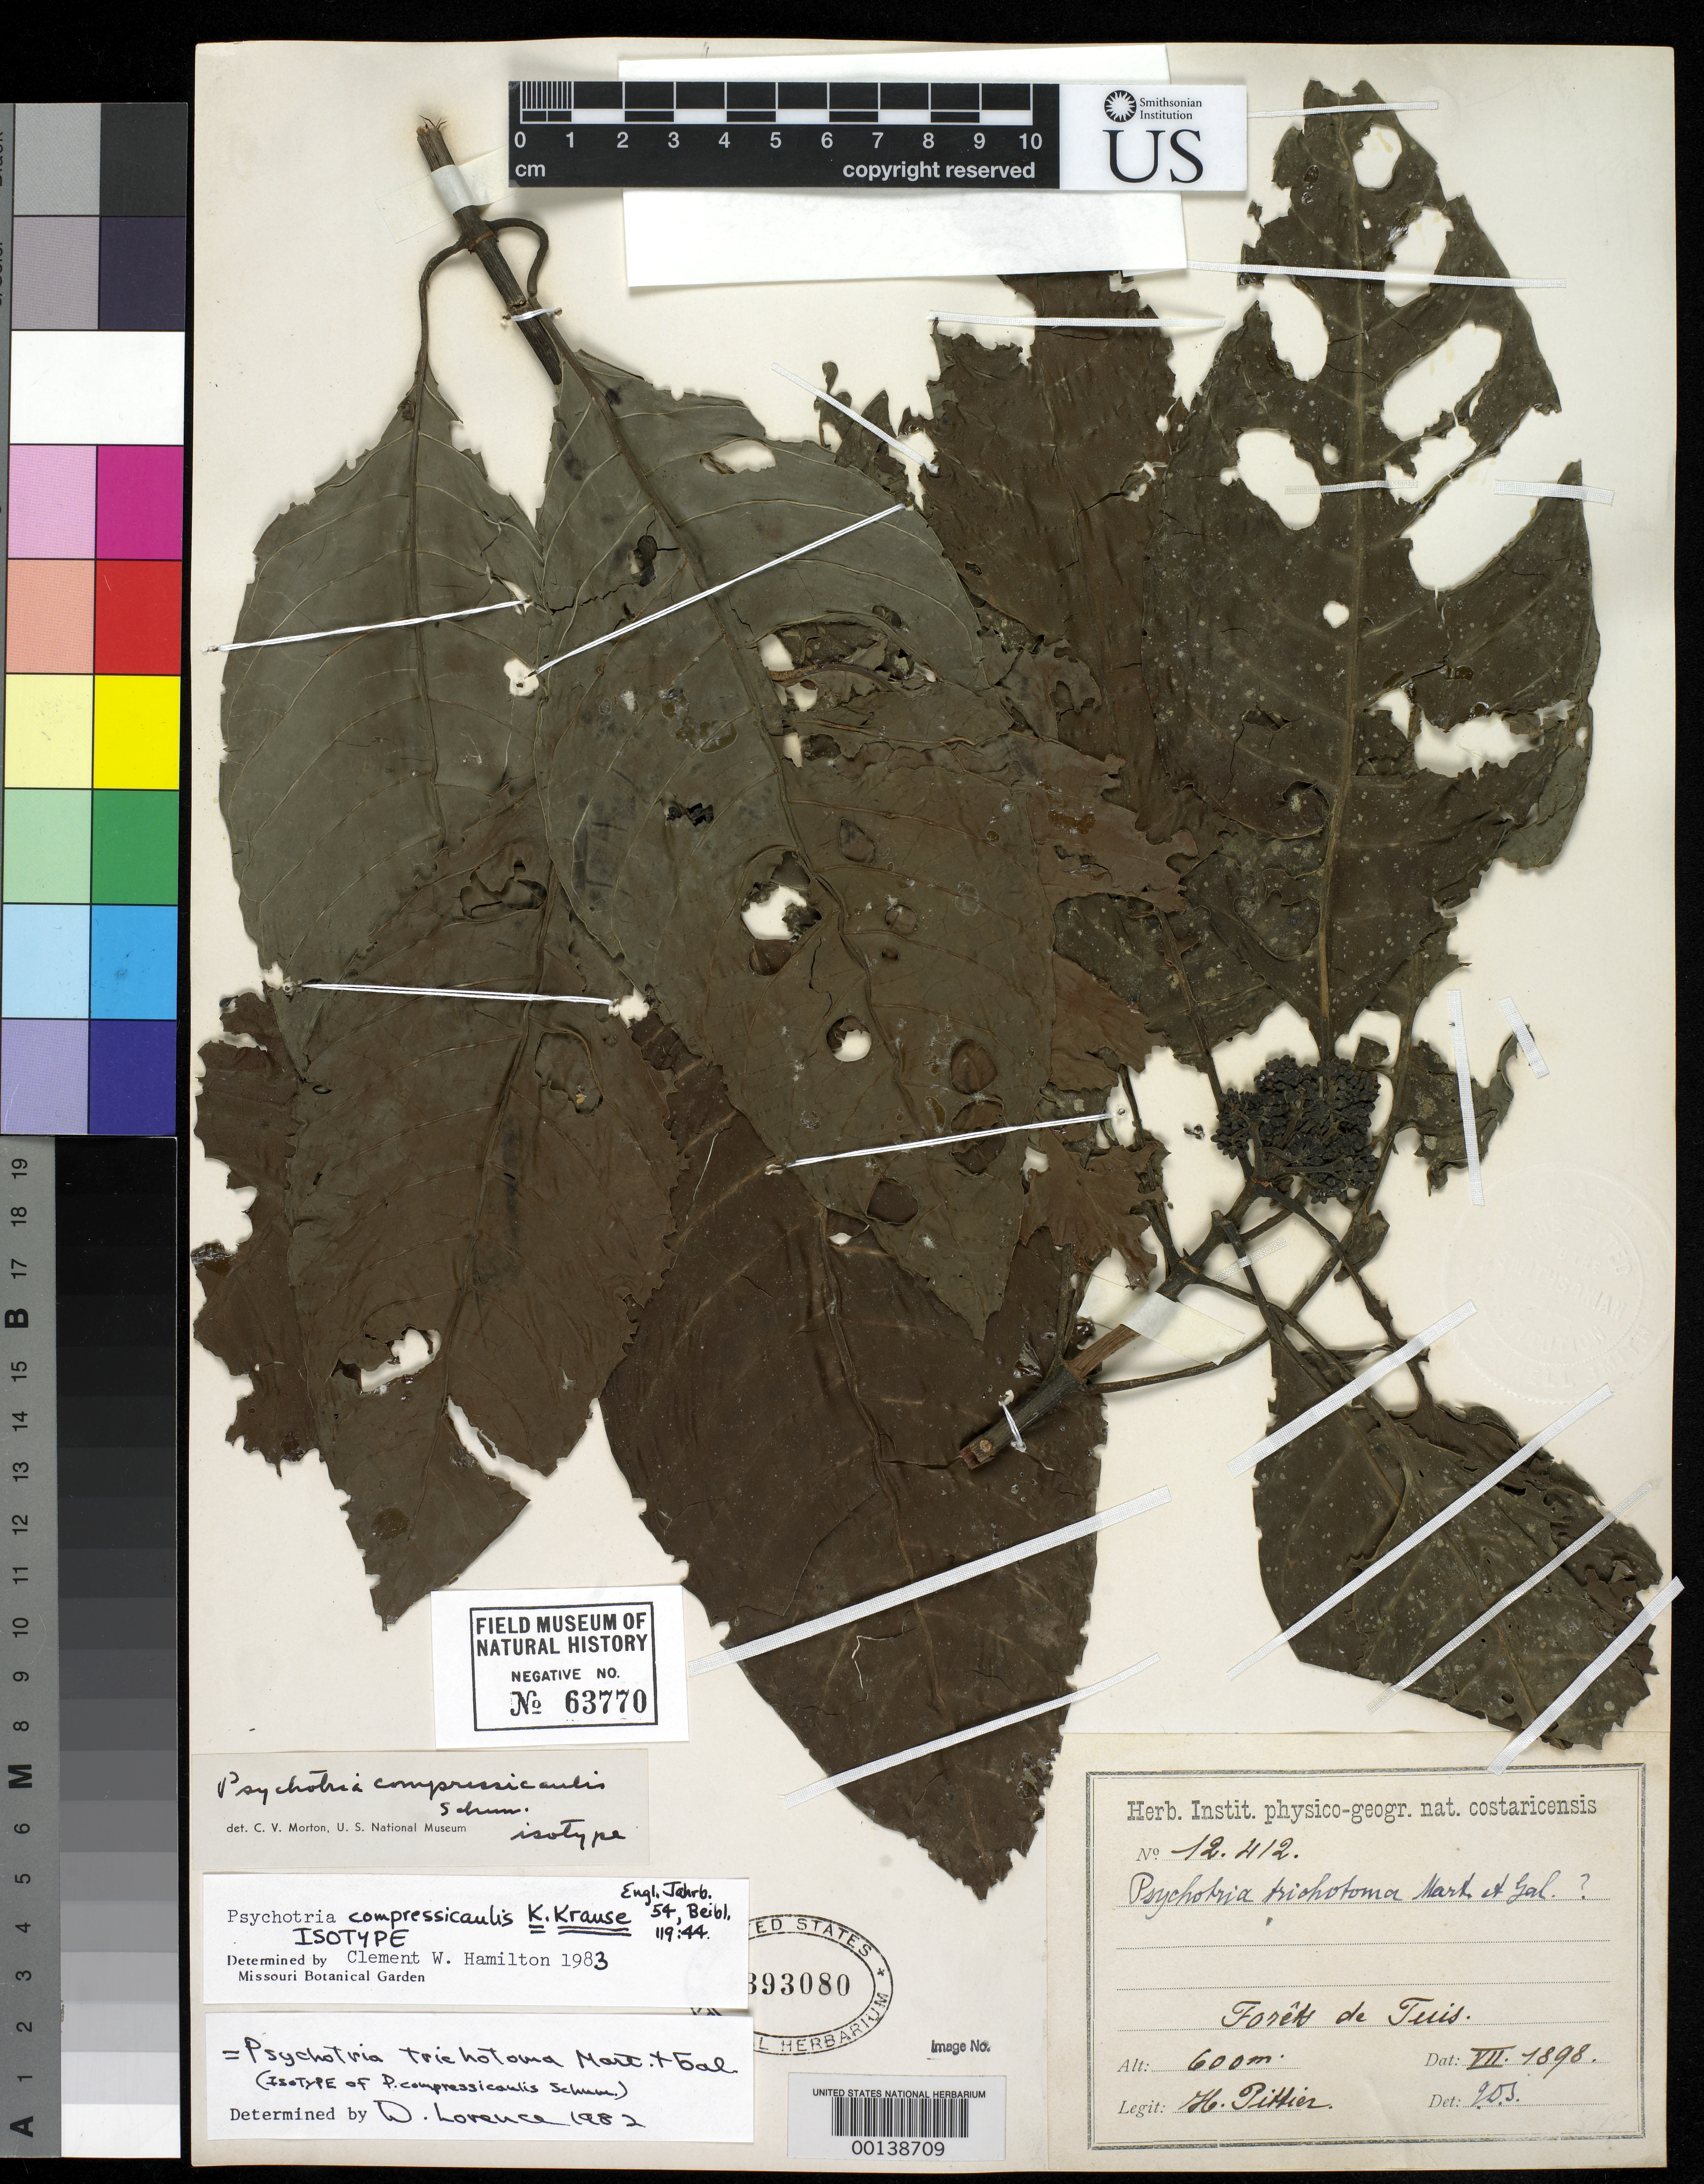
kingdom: Plantae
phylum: Tracheophyta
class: Magnoliopsida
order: Gentianales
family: Rubiaceae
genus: Psychotria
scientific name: Psychotria compressicaulis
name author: K. Krause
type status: Isotype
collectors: H. F. Pittier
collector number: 12412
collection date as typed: Jul 1898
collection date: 1898-07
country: Costa Rica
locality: Forests of Tuis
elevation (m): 600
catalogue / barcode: US 1393080